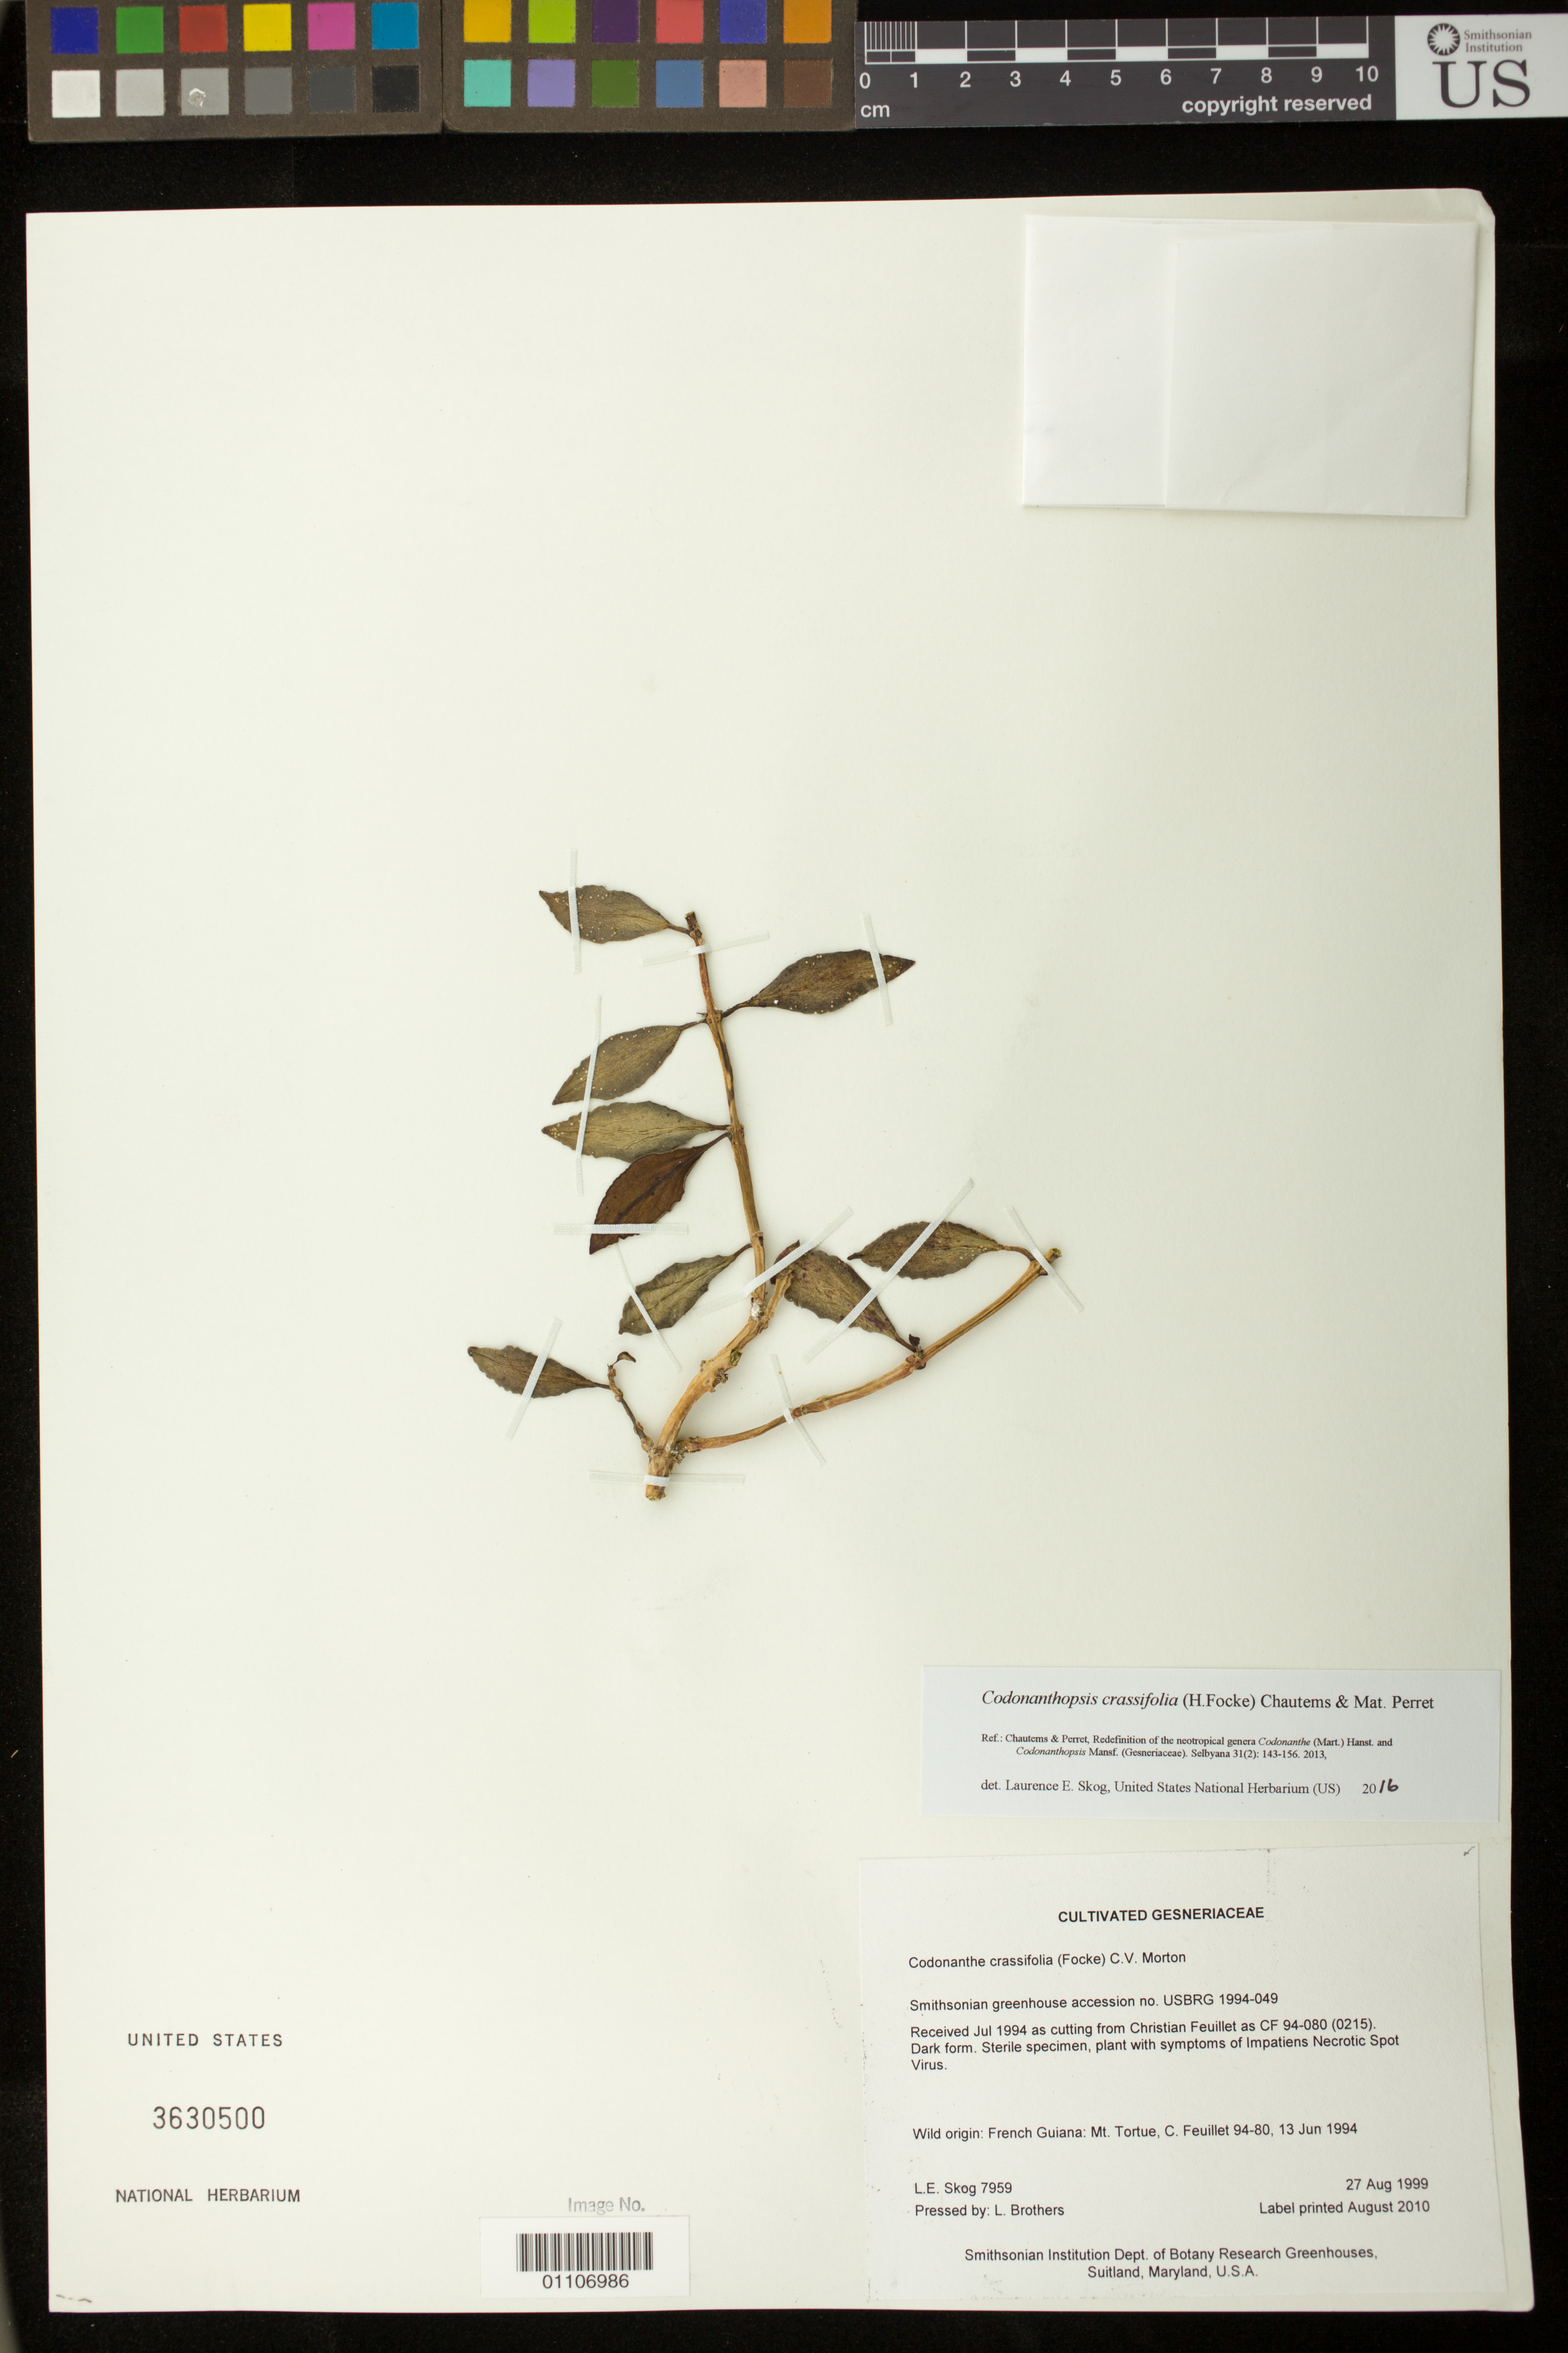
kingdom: Plantae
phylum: Tracheophyta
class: Magnoliopsida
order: Lamiales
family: Gesneriaceae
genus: Codonanthopsis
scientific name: Codonanthopsis crassifolia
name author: (H. Focke) Chautems & Mat.Perret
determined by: Skog, Laurence E.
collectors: L. E. Skog & L. Brothers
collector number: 7959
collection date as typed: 27 Aug 1999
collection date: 1999-08-27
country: French Guiana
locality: Smithsonian Institution Dept. of Botany Research Greenhouses, Suitland, Maryland, U.S.A.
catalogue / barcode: US 3630500